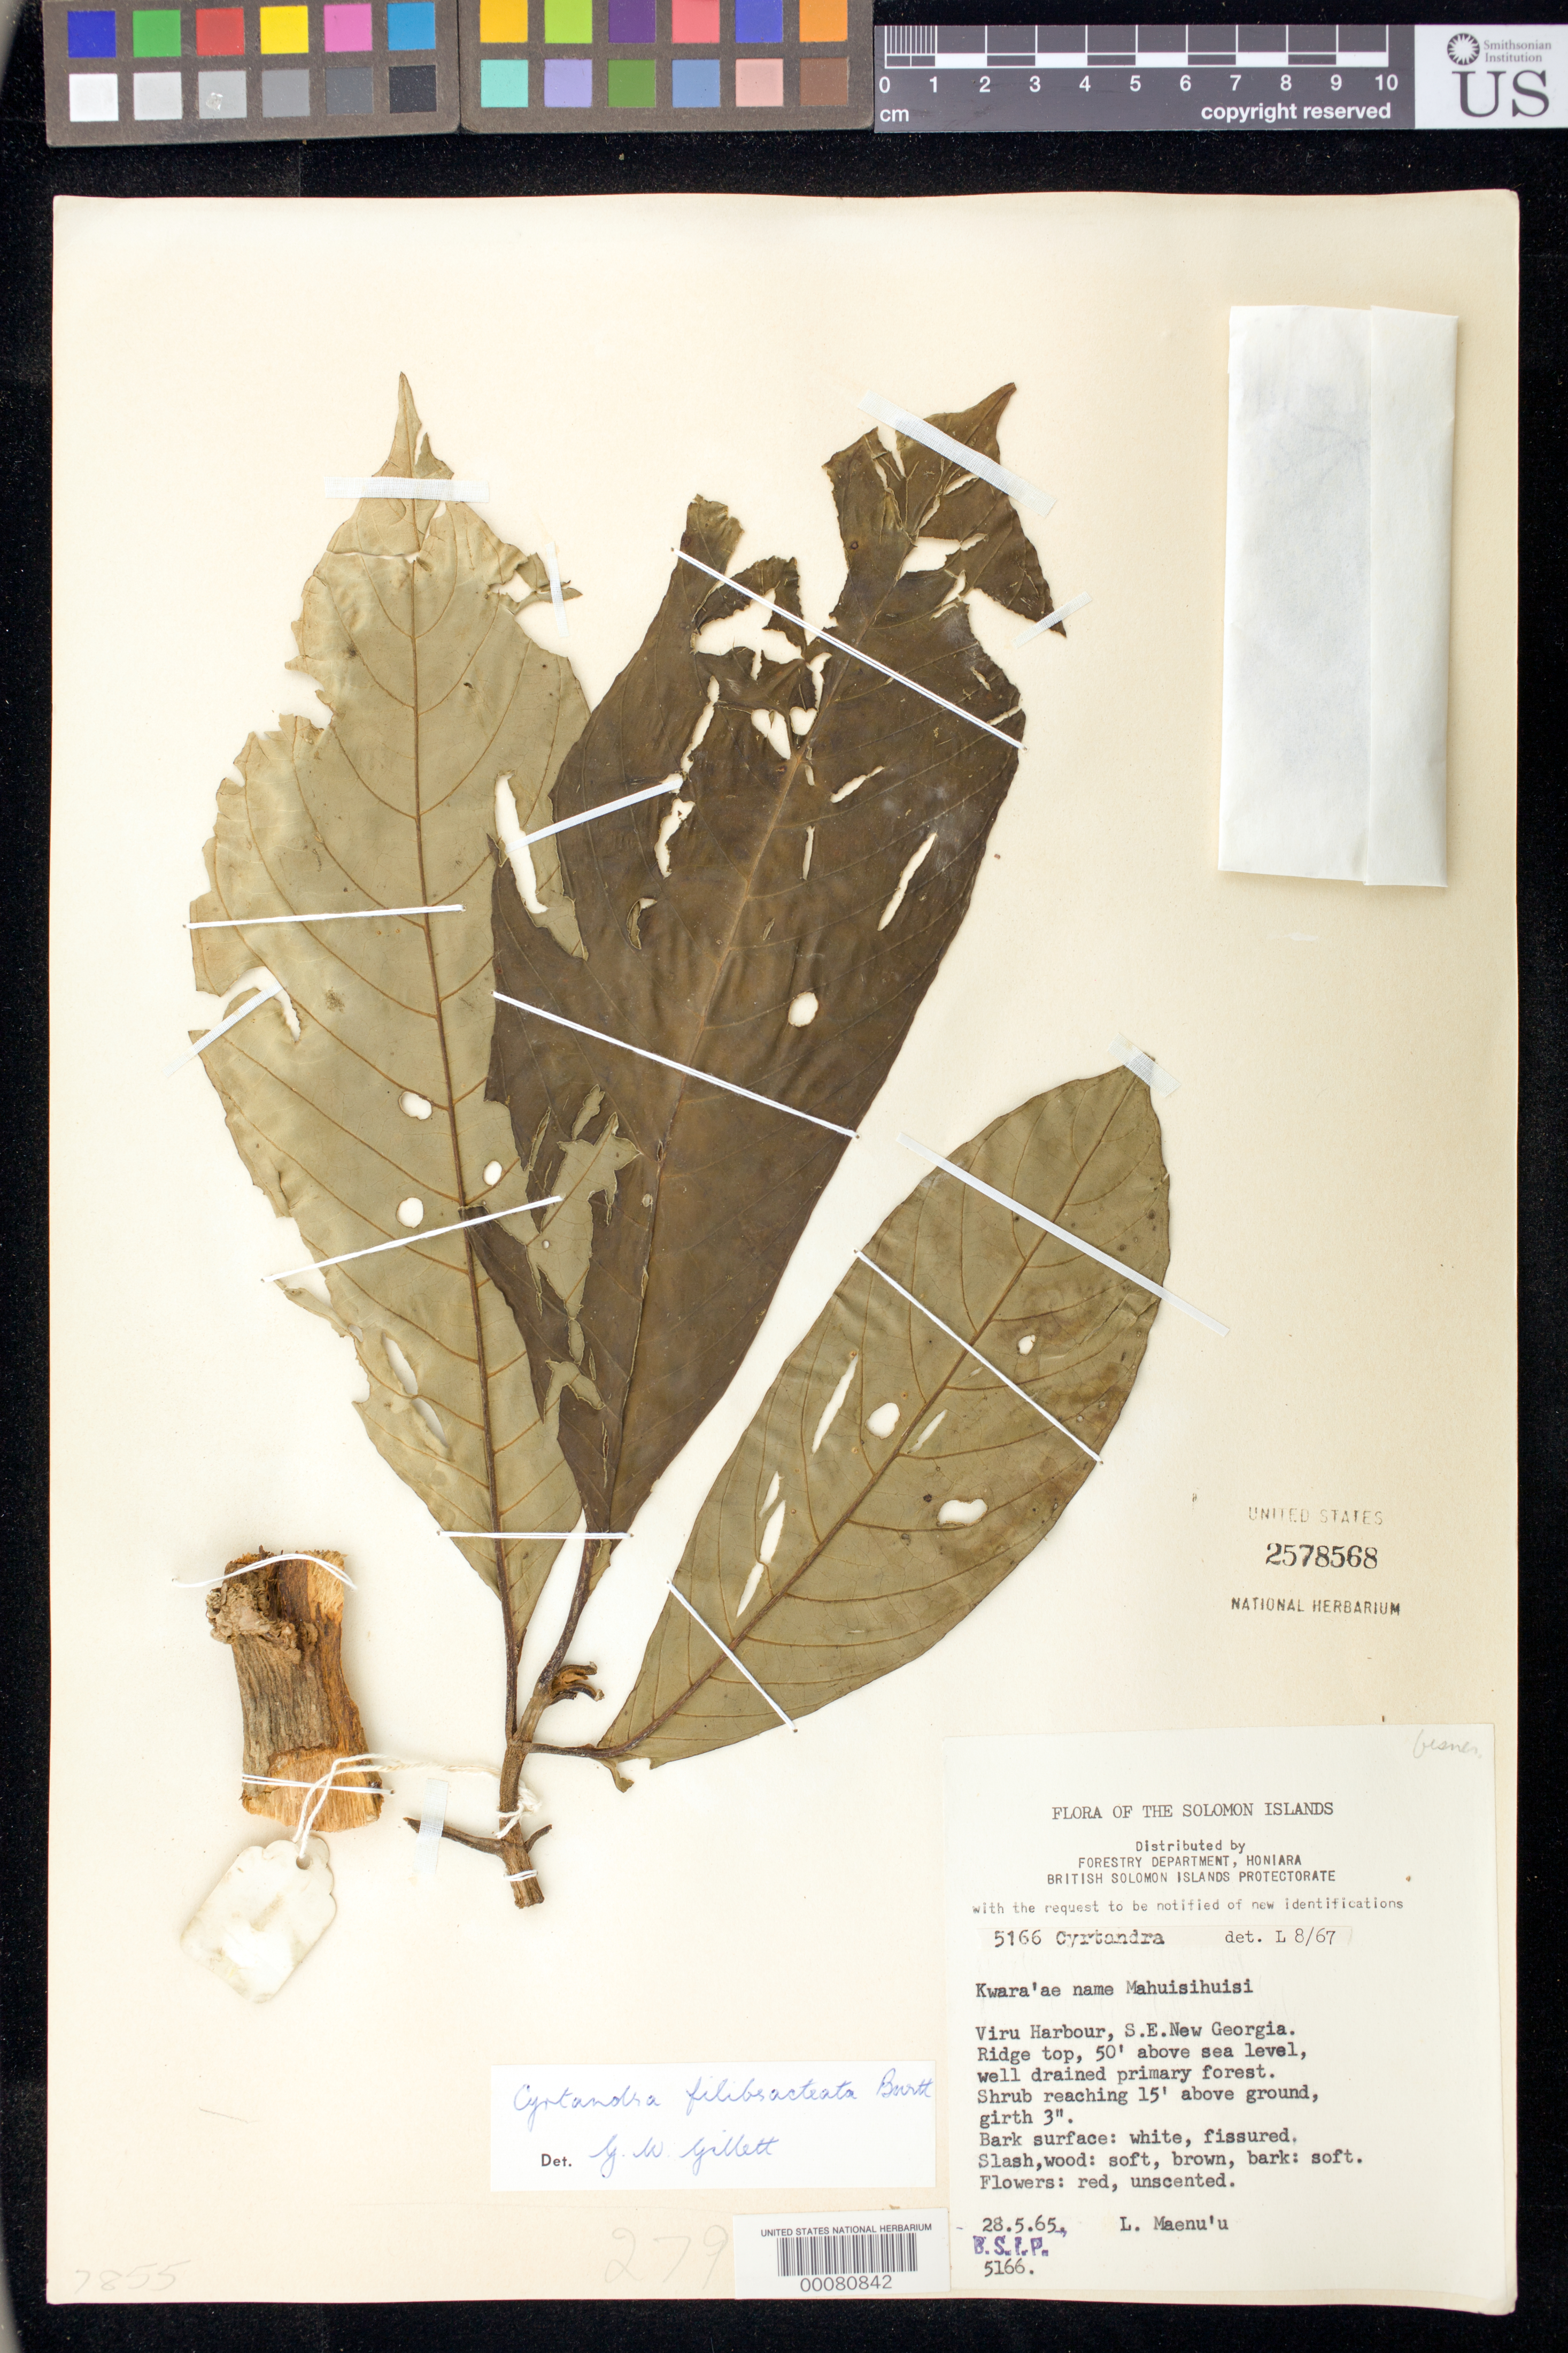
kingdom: Plantae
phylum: Tracheophyta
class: Magnoliopsida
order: Lamiales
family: Gesneriaceae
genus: Cyrtandra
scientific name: Cyrtandra filibracteata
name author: B.L. Burtt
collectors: L. Maenu'u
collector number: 5166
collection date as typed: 28 May 1965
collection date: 1965-05-28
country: Solomon Islands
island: New georgia I.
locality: Viru harbour, se new georgia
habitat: Ridge top, well drained primary forest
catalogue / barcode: US 2578568